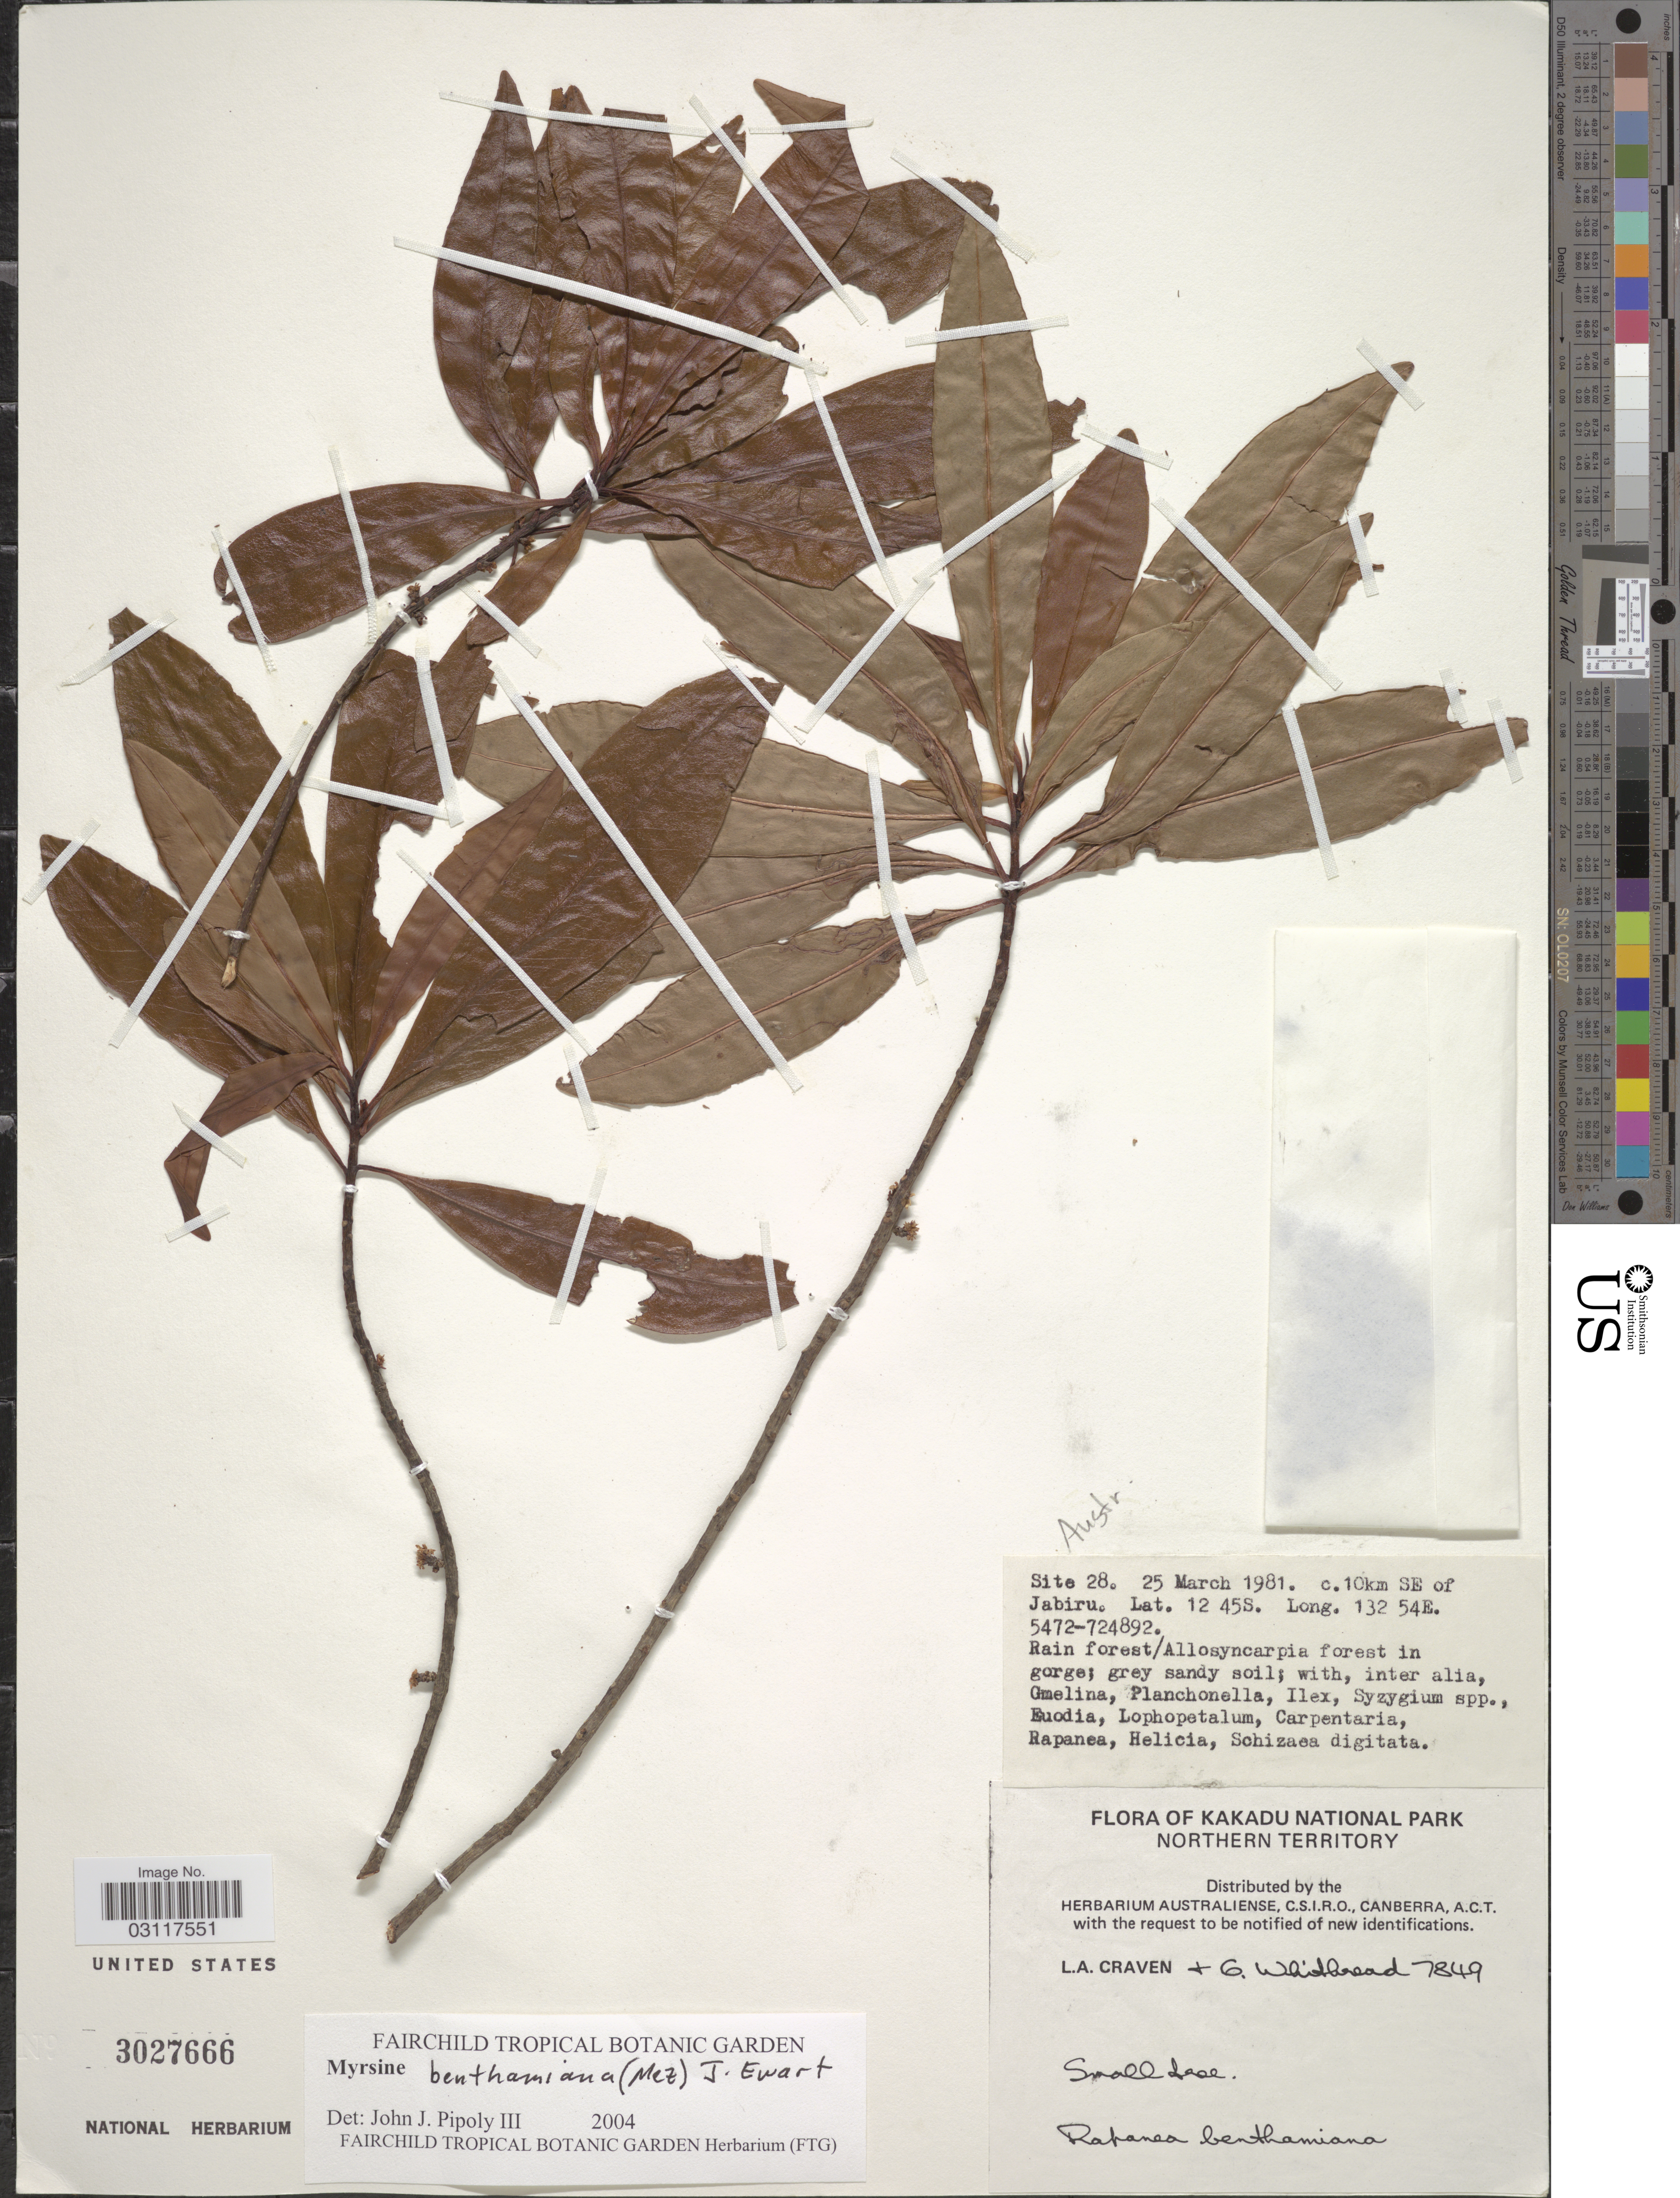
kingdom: Plantae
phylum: Tracheophyta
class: Magnoliopsida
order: Ericales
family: Primulaceae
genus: Myrsine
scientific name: Myrsine benthamiana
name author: (Mez) Ewart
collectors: L. A. Craven & G. Whithead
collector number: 7849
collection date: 1981-03-25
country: Australia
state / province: Northern Territory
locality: Kakadu National Park, Northern Territory, c. 10km SE of Jabiru.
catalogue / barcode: US 3027666